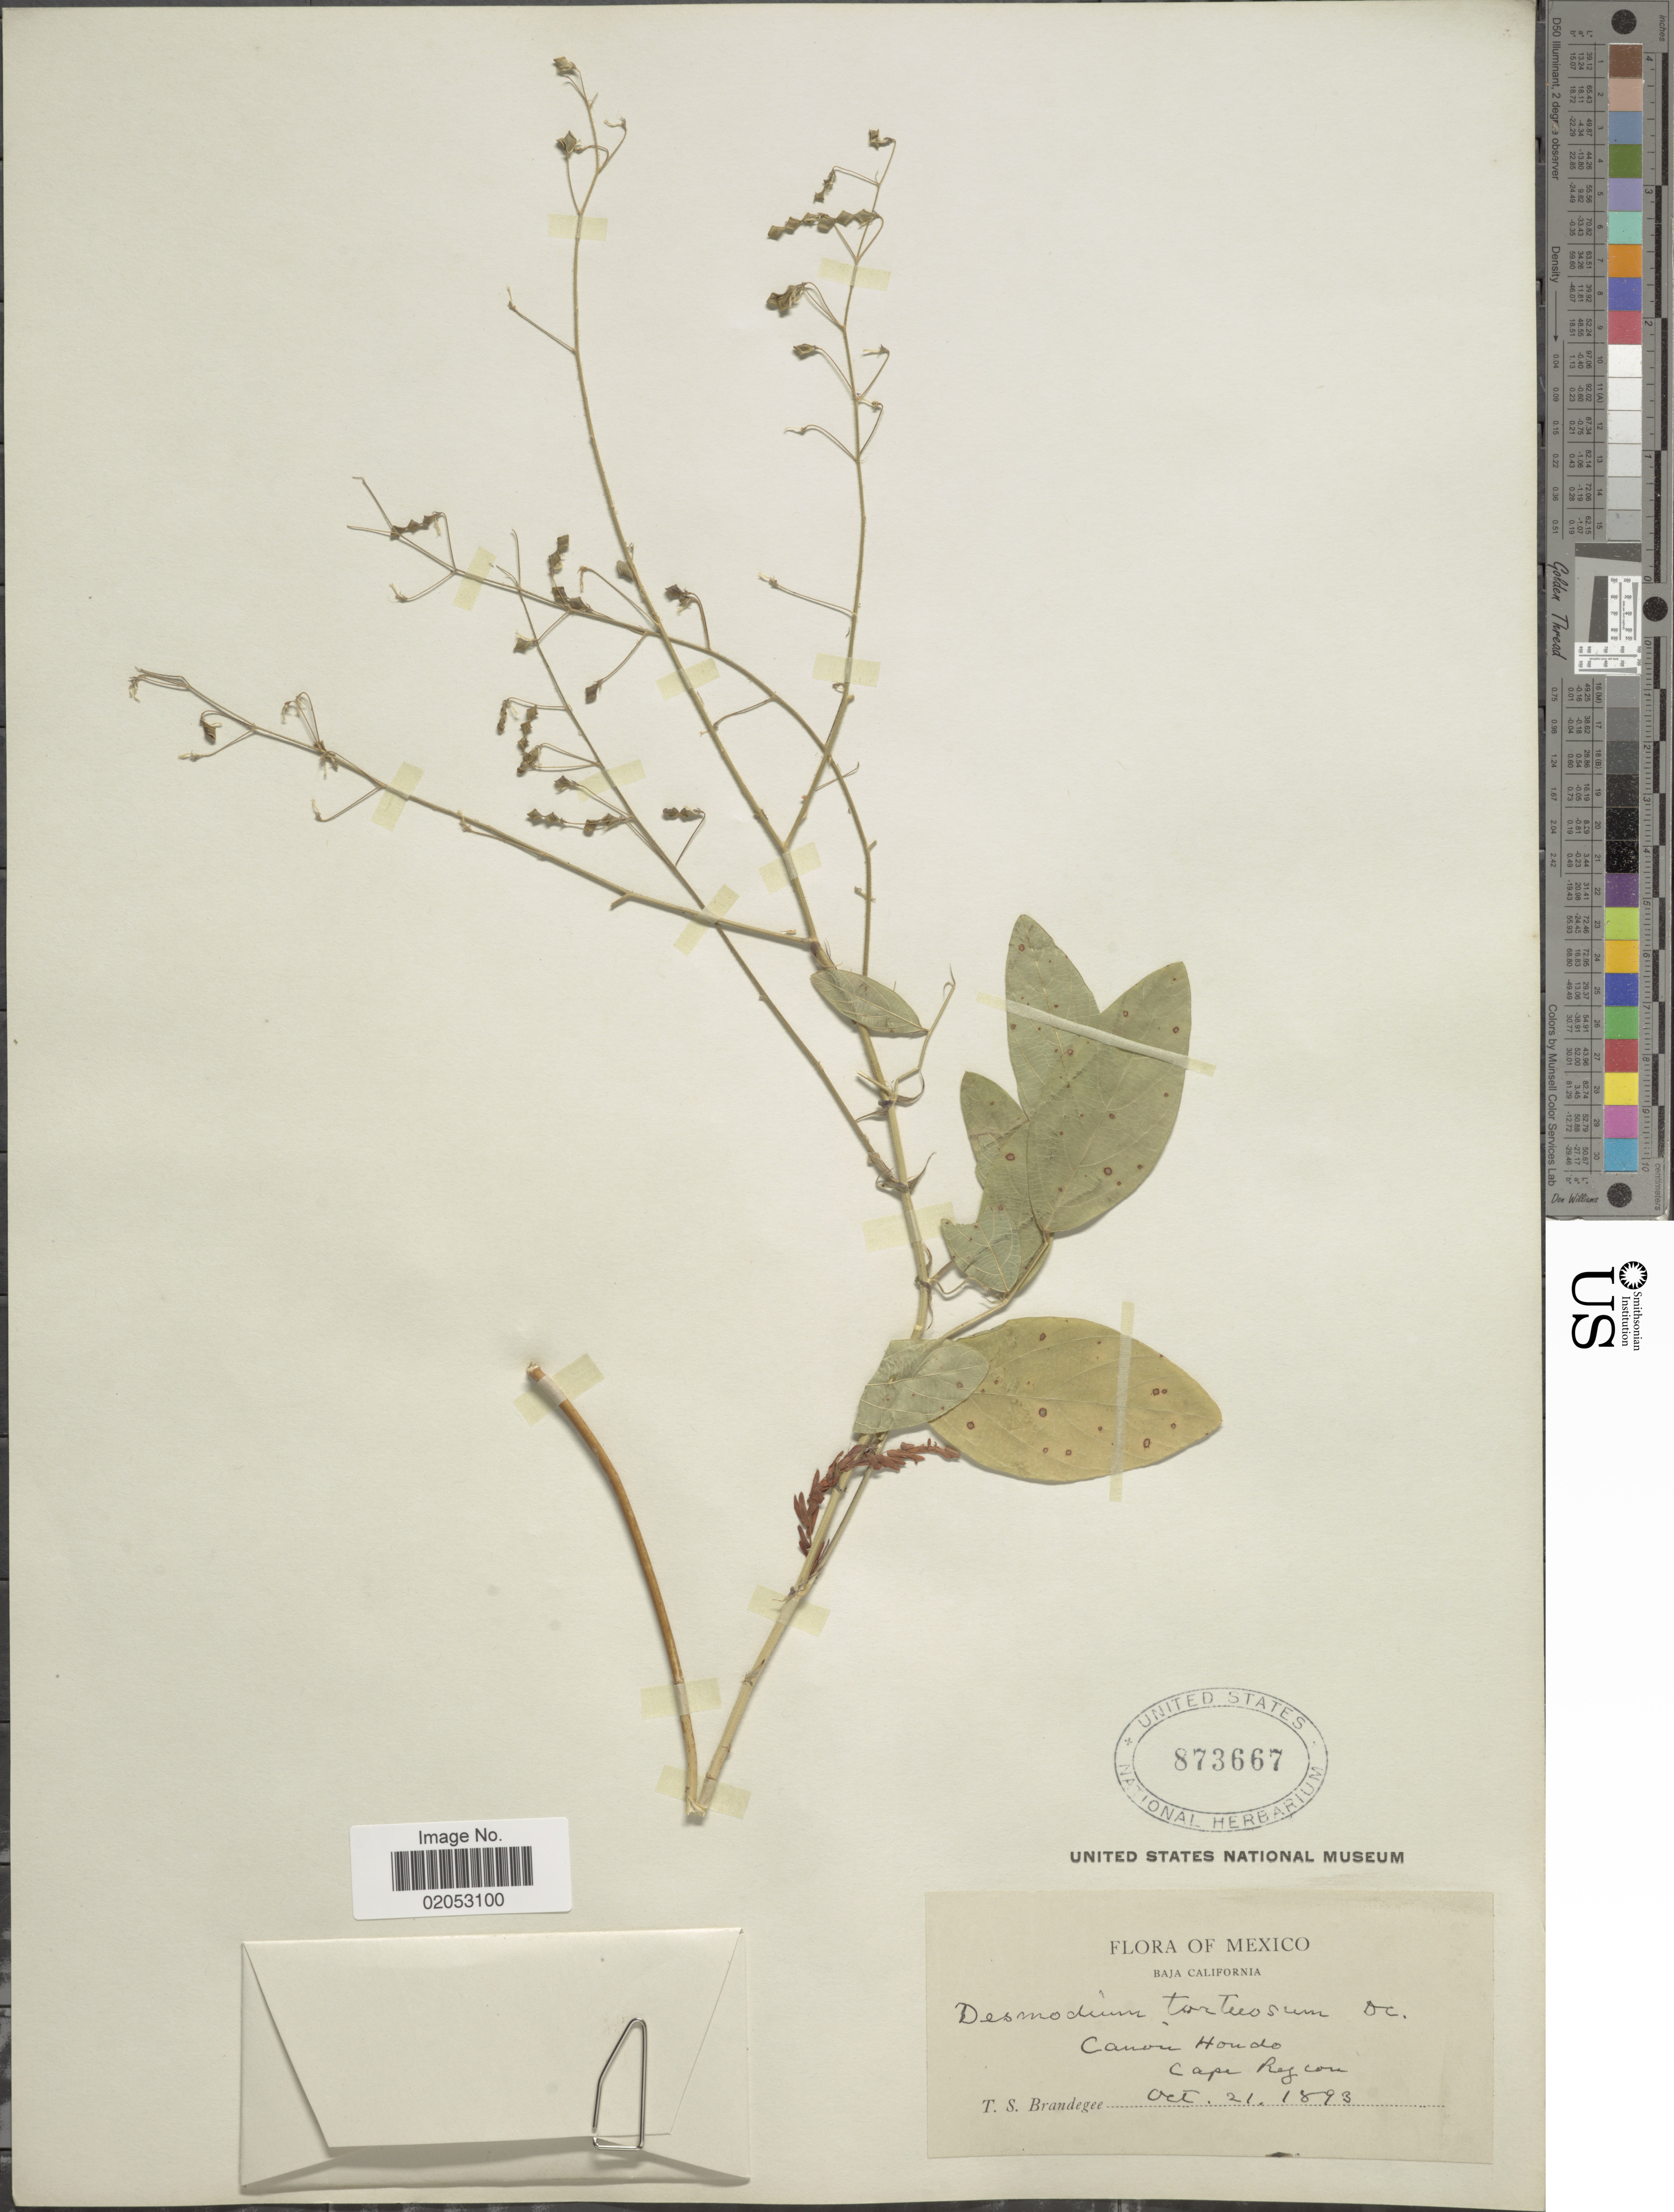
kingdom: Plantae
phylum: Tracheophyta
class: Magnoliopsida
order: Fabales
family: Fabaceae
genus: Desmodium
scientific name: Desmodium tortuosum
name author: (Sw.) DC.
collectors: T. S. Brandegee (herbarium)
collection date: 1893-10-21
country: Mexico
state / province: Baja California Norte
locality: Canon Hondo, Cape Region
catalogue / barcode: US 873667